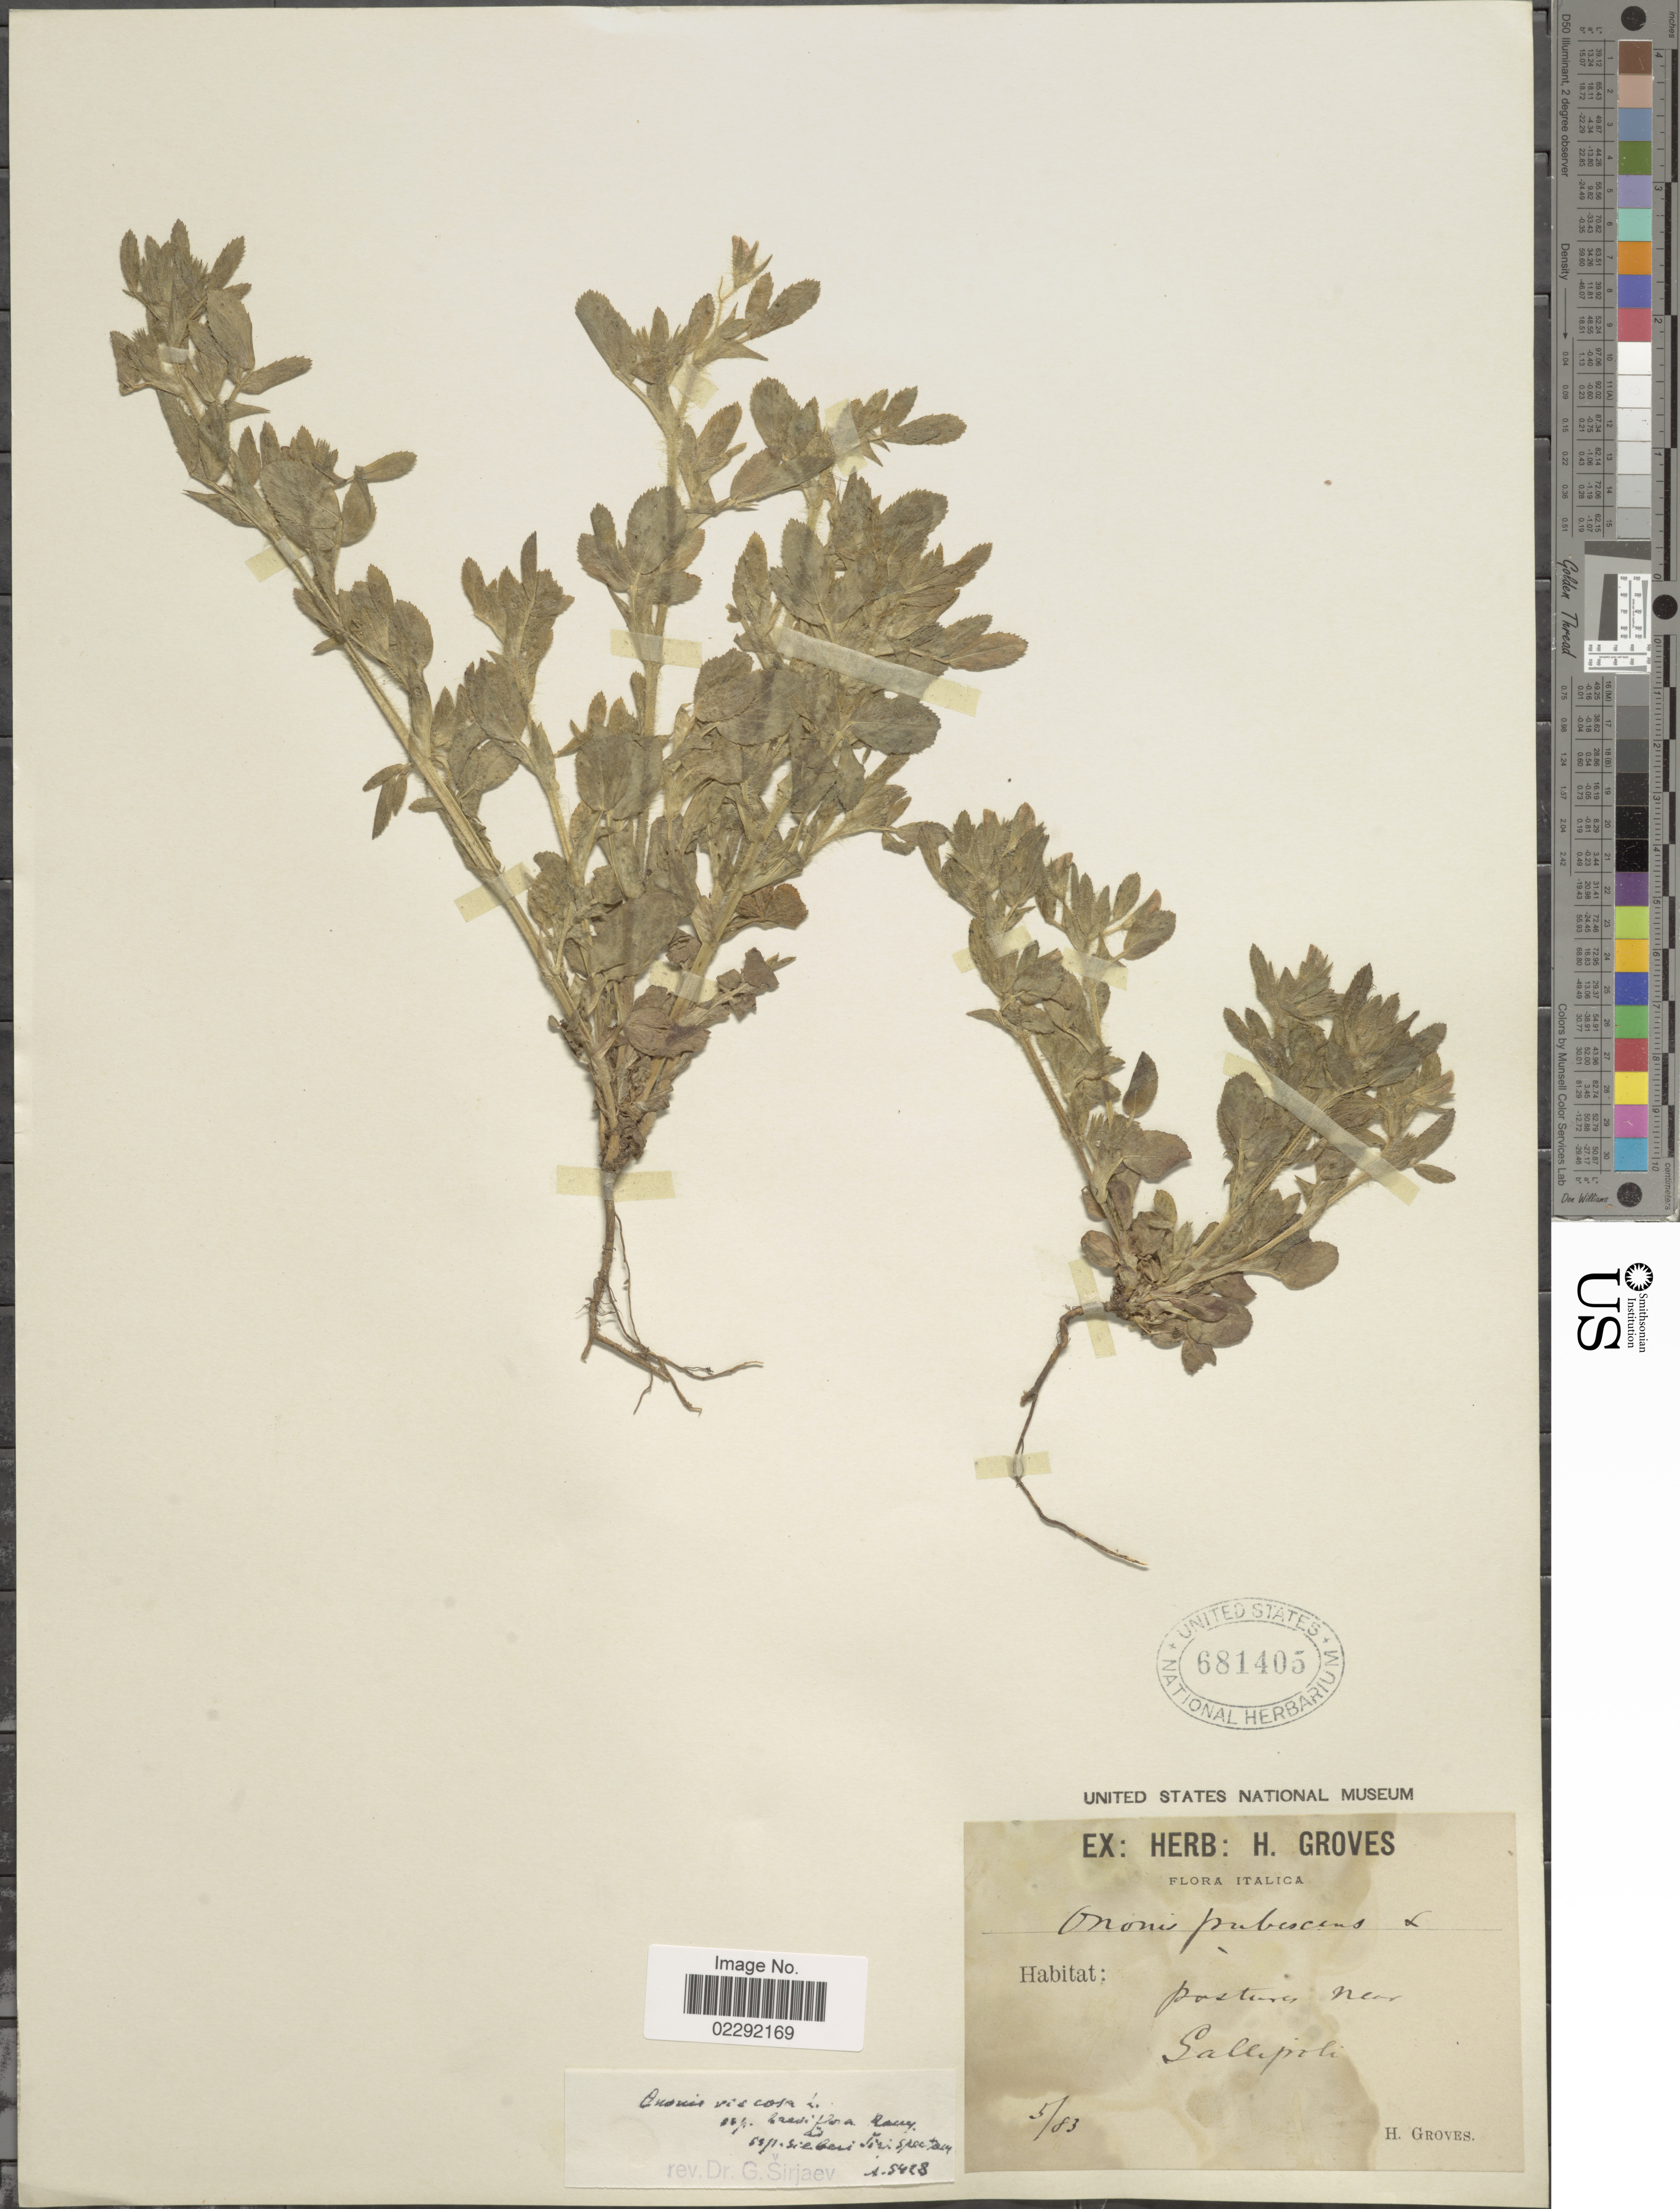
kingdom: Plantae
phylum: Tracheophyta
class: Magnoliopsida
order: Fabales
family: Fabaceae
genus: Ononis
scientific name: Ononis viscosa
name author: L.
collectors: H. Groves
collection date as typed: Transcribed d/m/y: /3/83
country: Italy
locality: Italica, pasturis near Glallipoli. [interpreted]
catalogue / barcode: US 681405